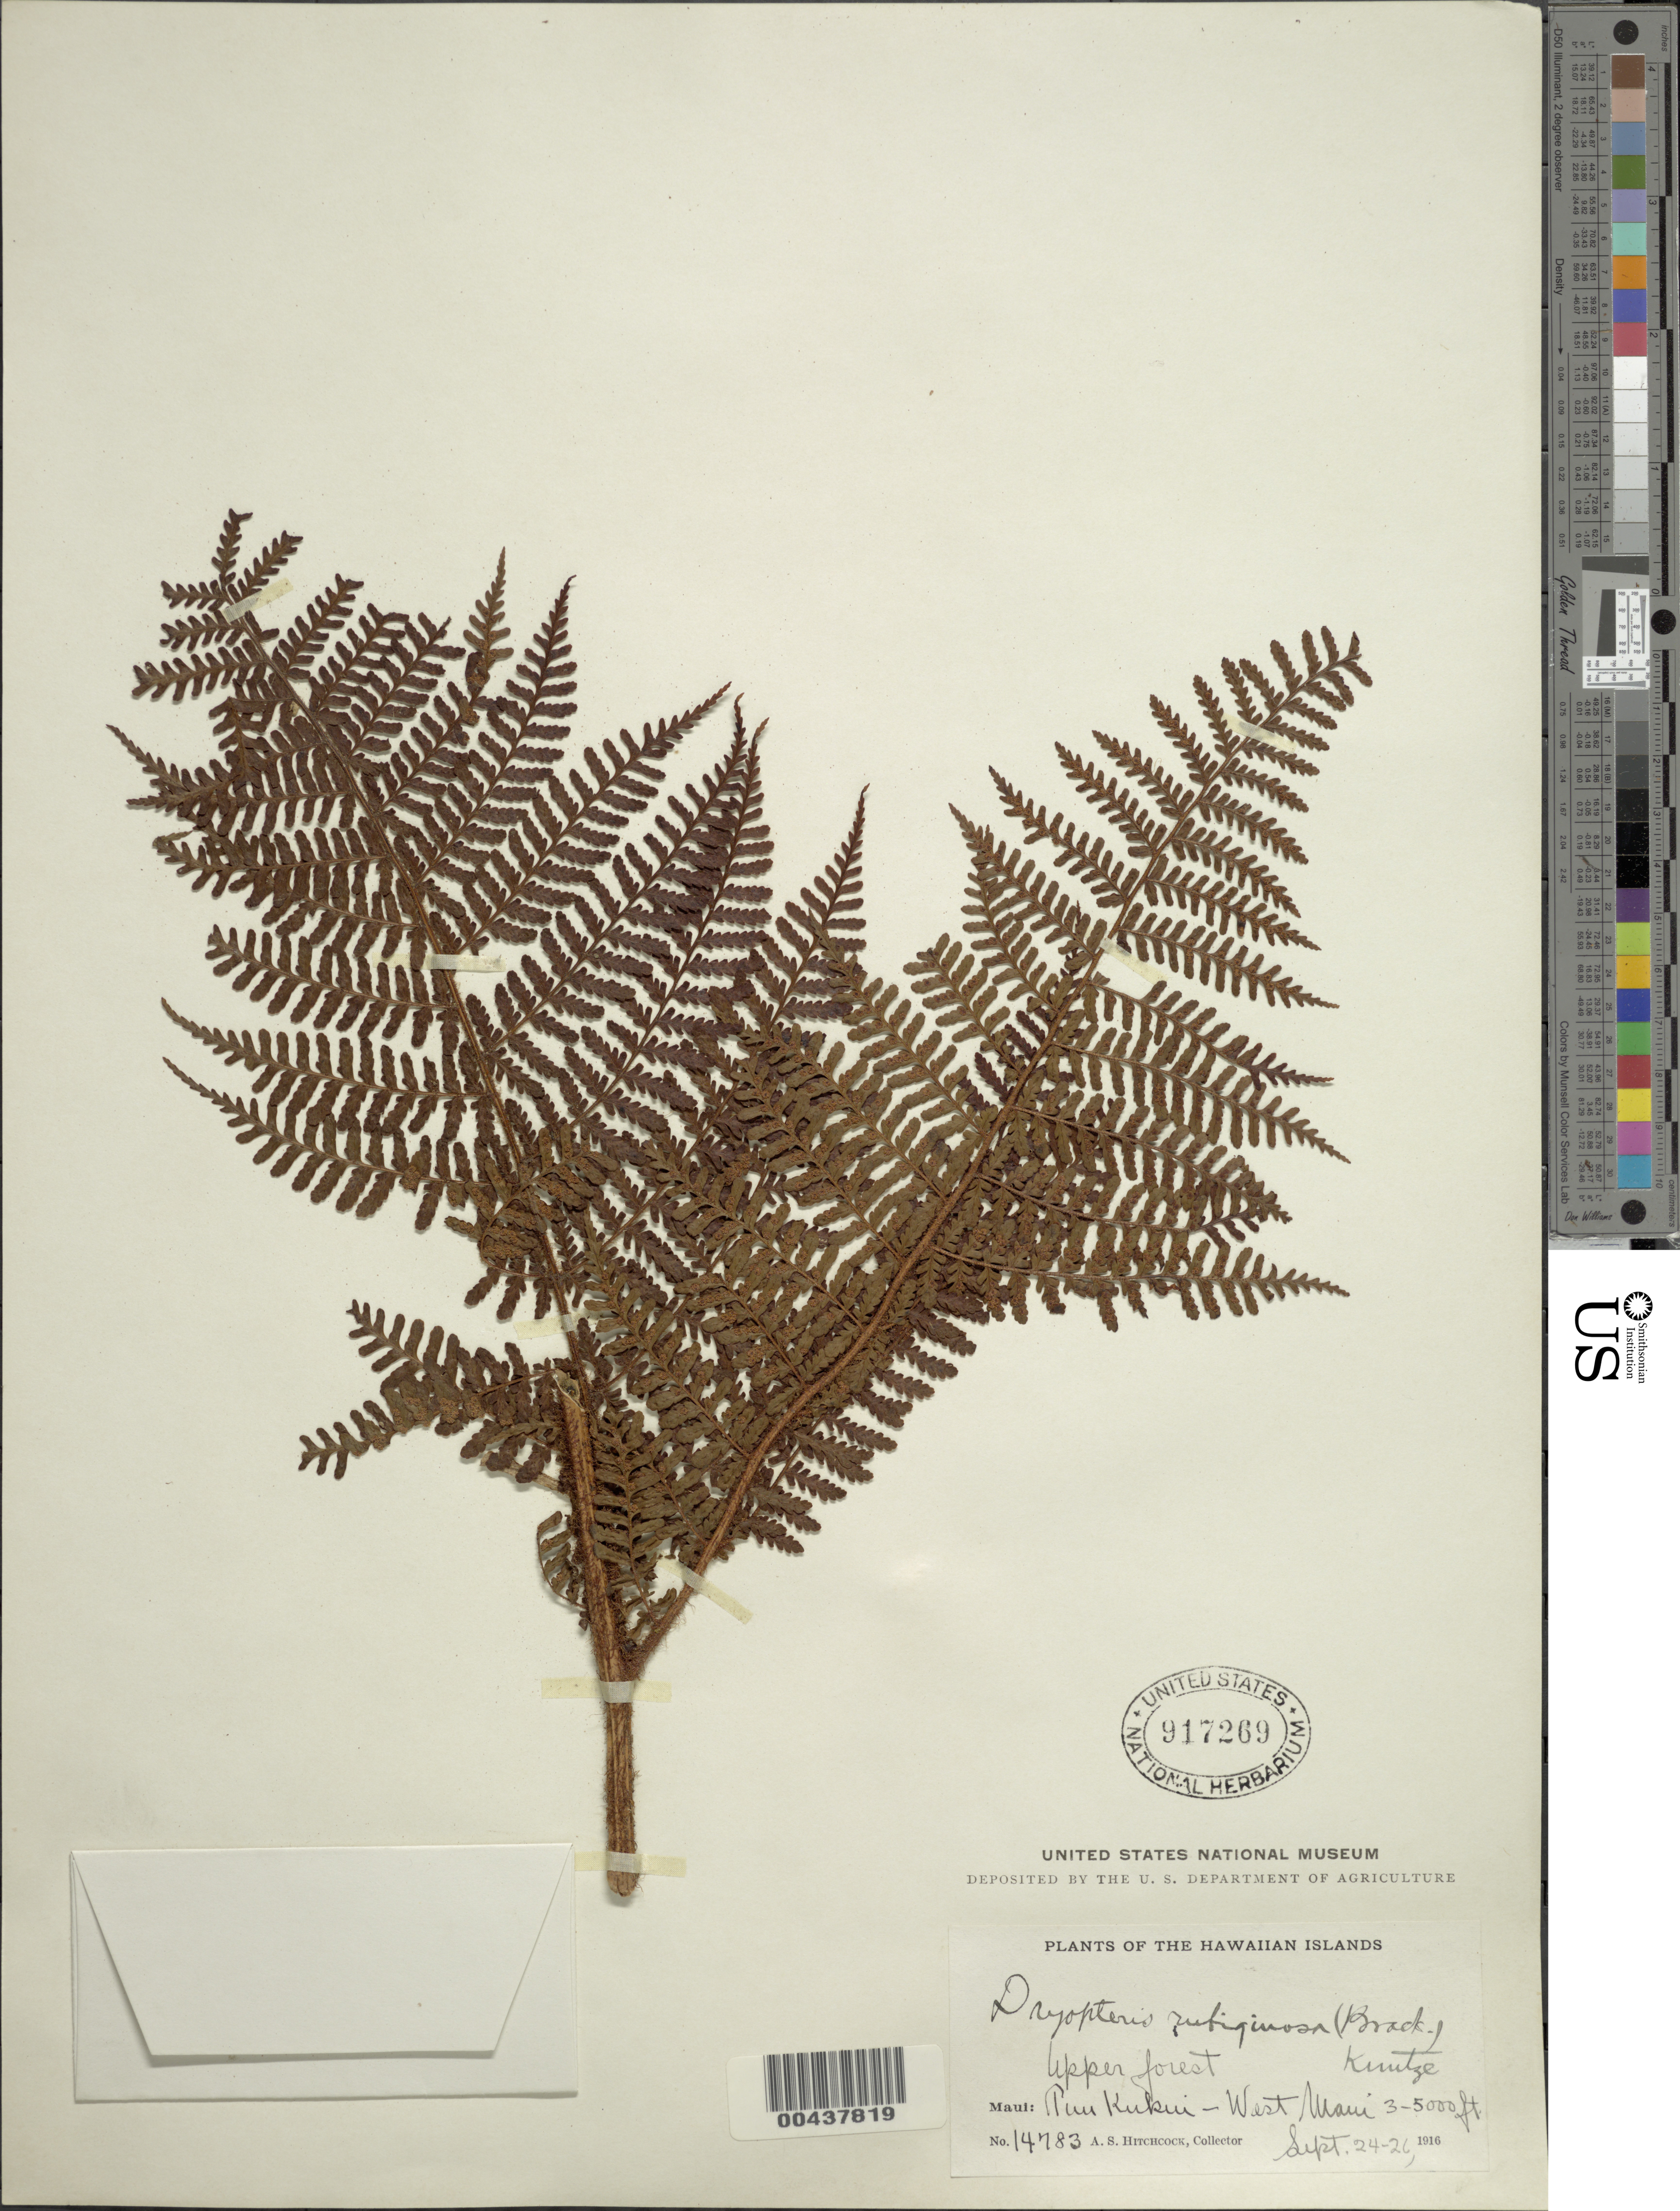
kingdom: Plantae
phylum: Tracheophyta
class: Polypodiopsida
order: Polypodiales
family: Dryopteridaceae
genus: Dryopteris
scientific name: Dryopteris rubiginosa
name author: (Brack.) Kuntze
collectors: A. S. Hitchcock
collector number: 14783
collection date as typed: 24 Sep 1916 to 26 Sep 1916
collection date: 1916-09-24/1916-09-26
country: United States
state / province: Hawaii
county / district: Maui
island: Maui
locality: Puu Kukui - W Maui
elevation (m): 914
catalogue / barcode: US 917269